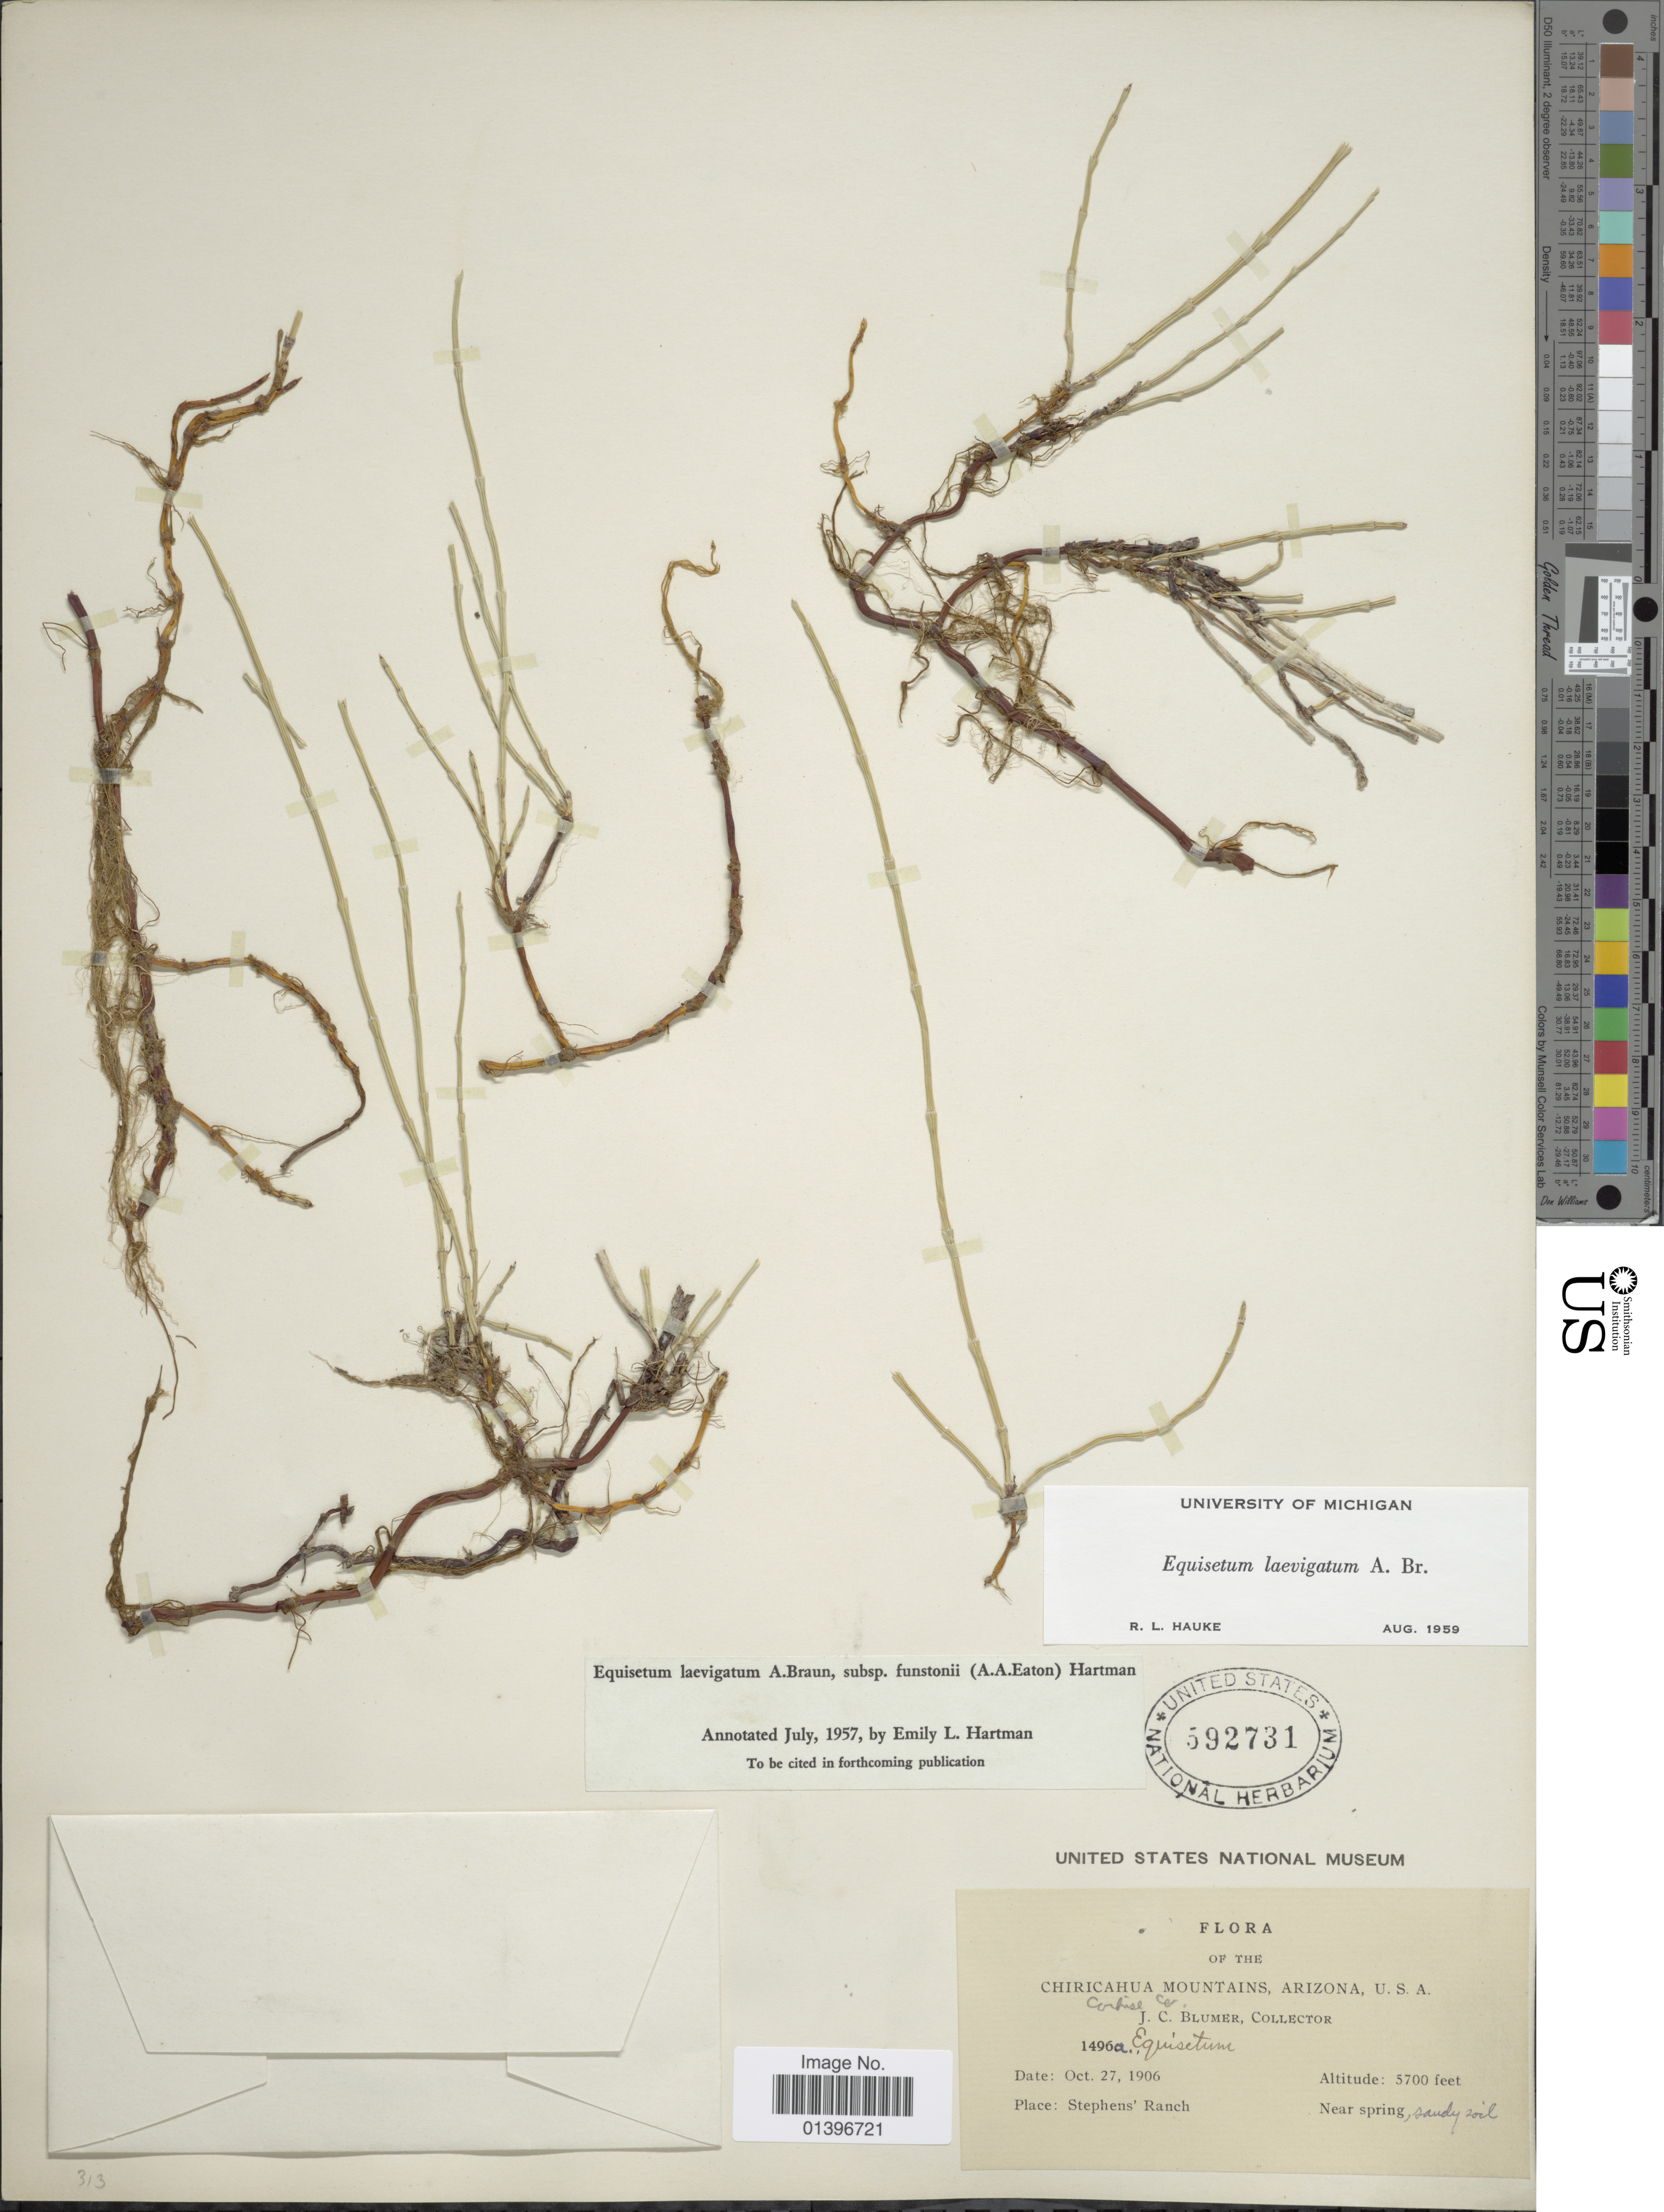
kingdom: Plantae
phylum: Tracheophyta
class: Polypodiopsida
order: Equisetales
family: Equisetaceae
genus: Equisetum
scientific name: Equisetum laevigatum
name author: A. Braun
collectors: J. C. Blumer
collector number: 1496a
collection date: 1906-10-27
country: United States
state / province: Arizona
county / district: Cochise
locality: Chiricahua Mountains, Cochise Co. Stephen's Ranch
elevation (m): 1737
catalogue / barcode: US 592731